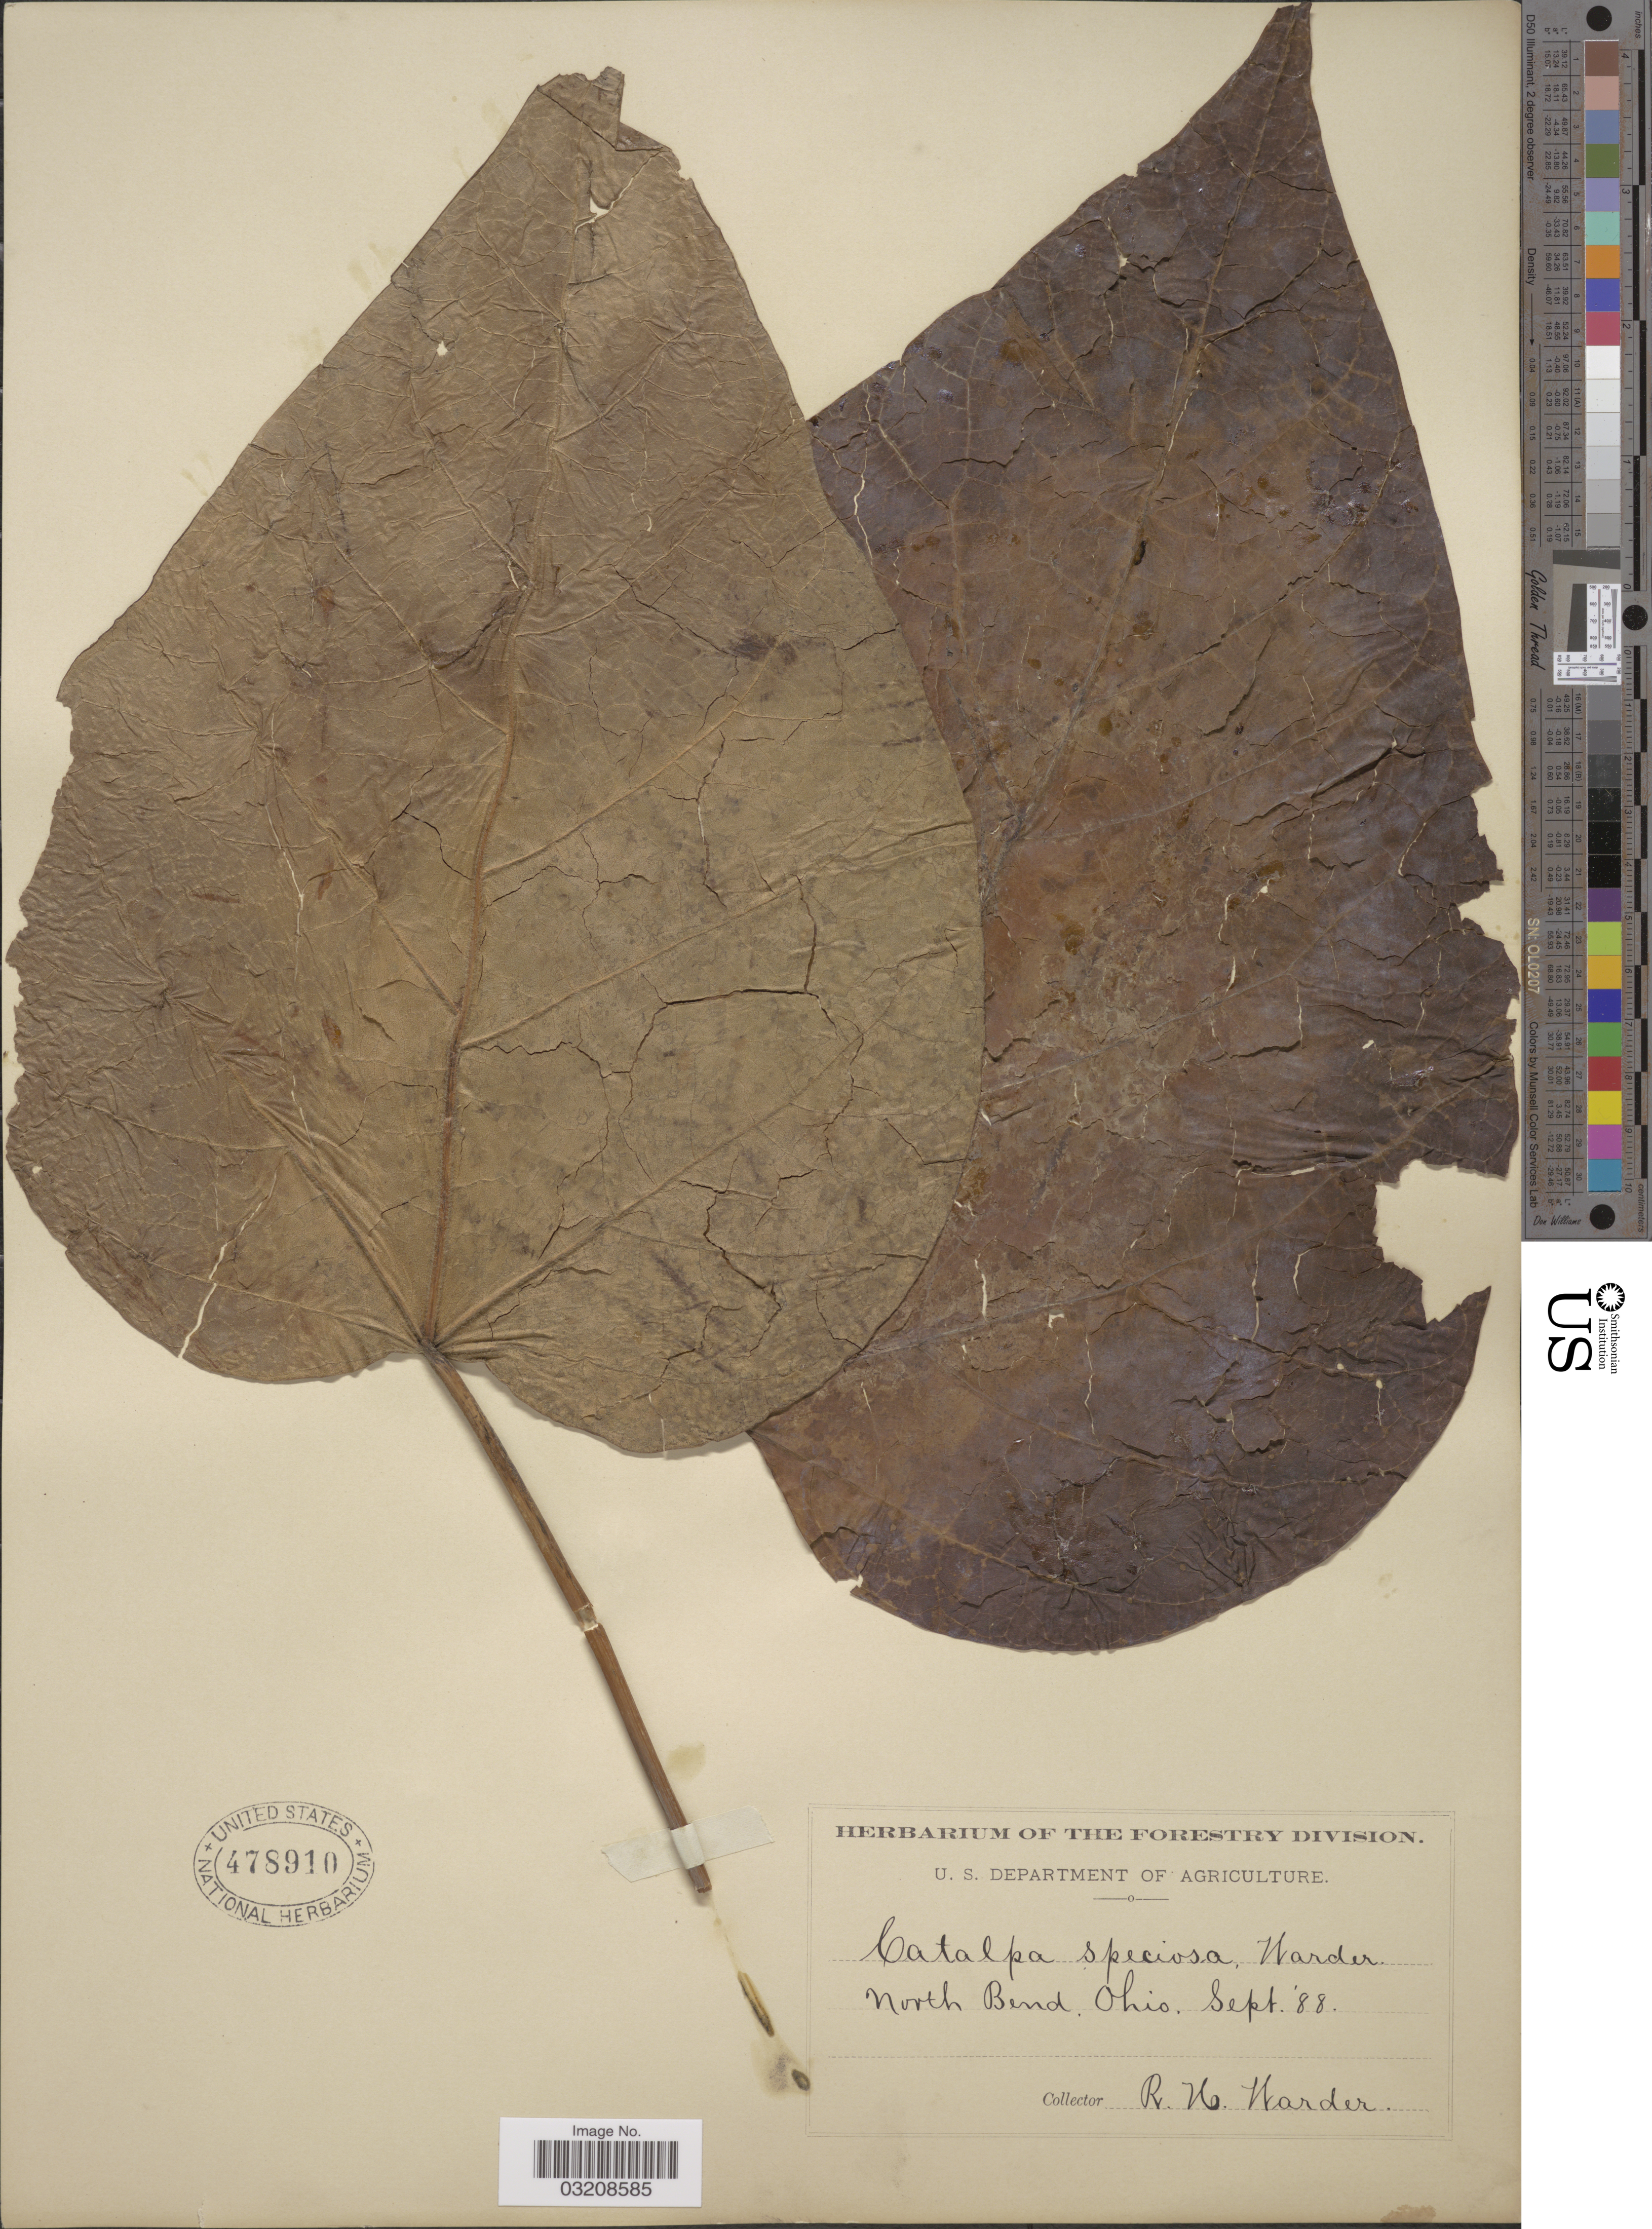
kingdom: Plantae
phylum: Tracheophyta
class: Magnoliopsida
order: Lamiales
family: Bignoniaceae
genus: Catalpa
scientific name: Catalpa speciosa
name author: (Warder) Warder ex Engelm.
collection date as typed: Transcribed d/m/y: /9/88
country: United States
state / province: Ohio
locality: North Bend.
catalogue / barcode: US 478910